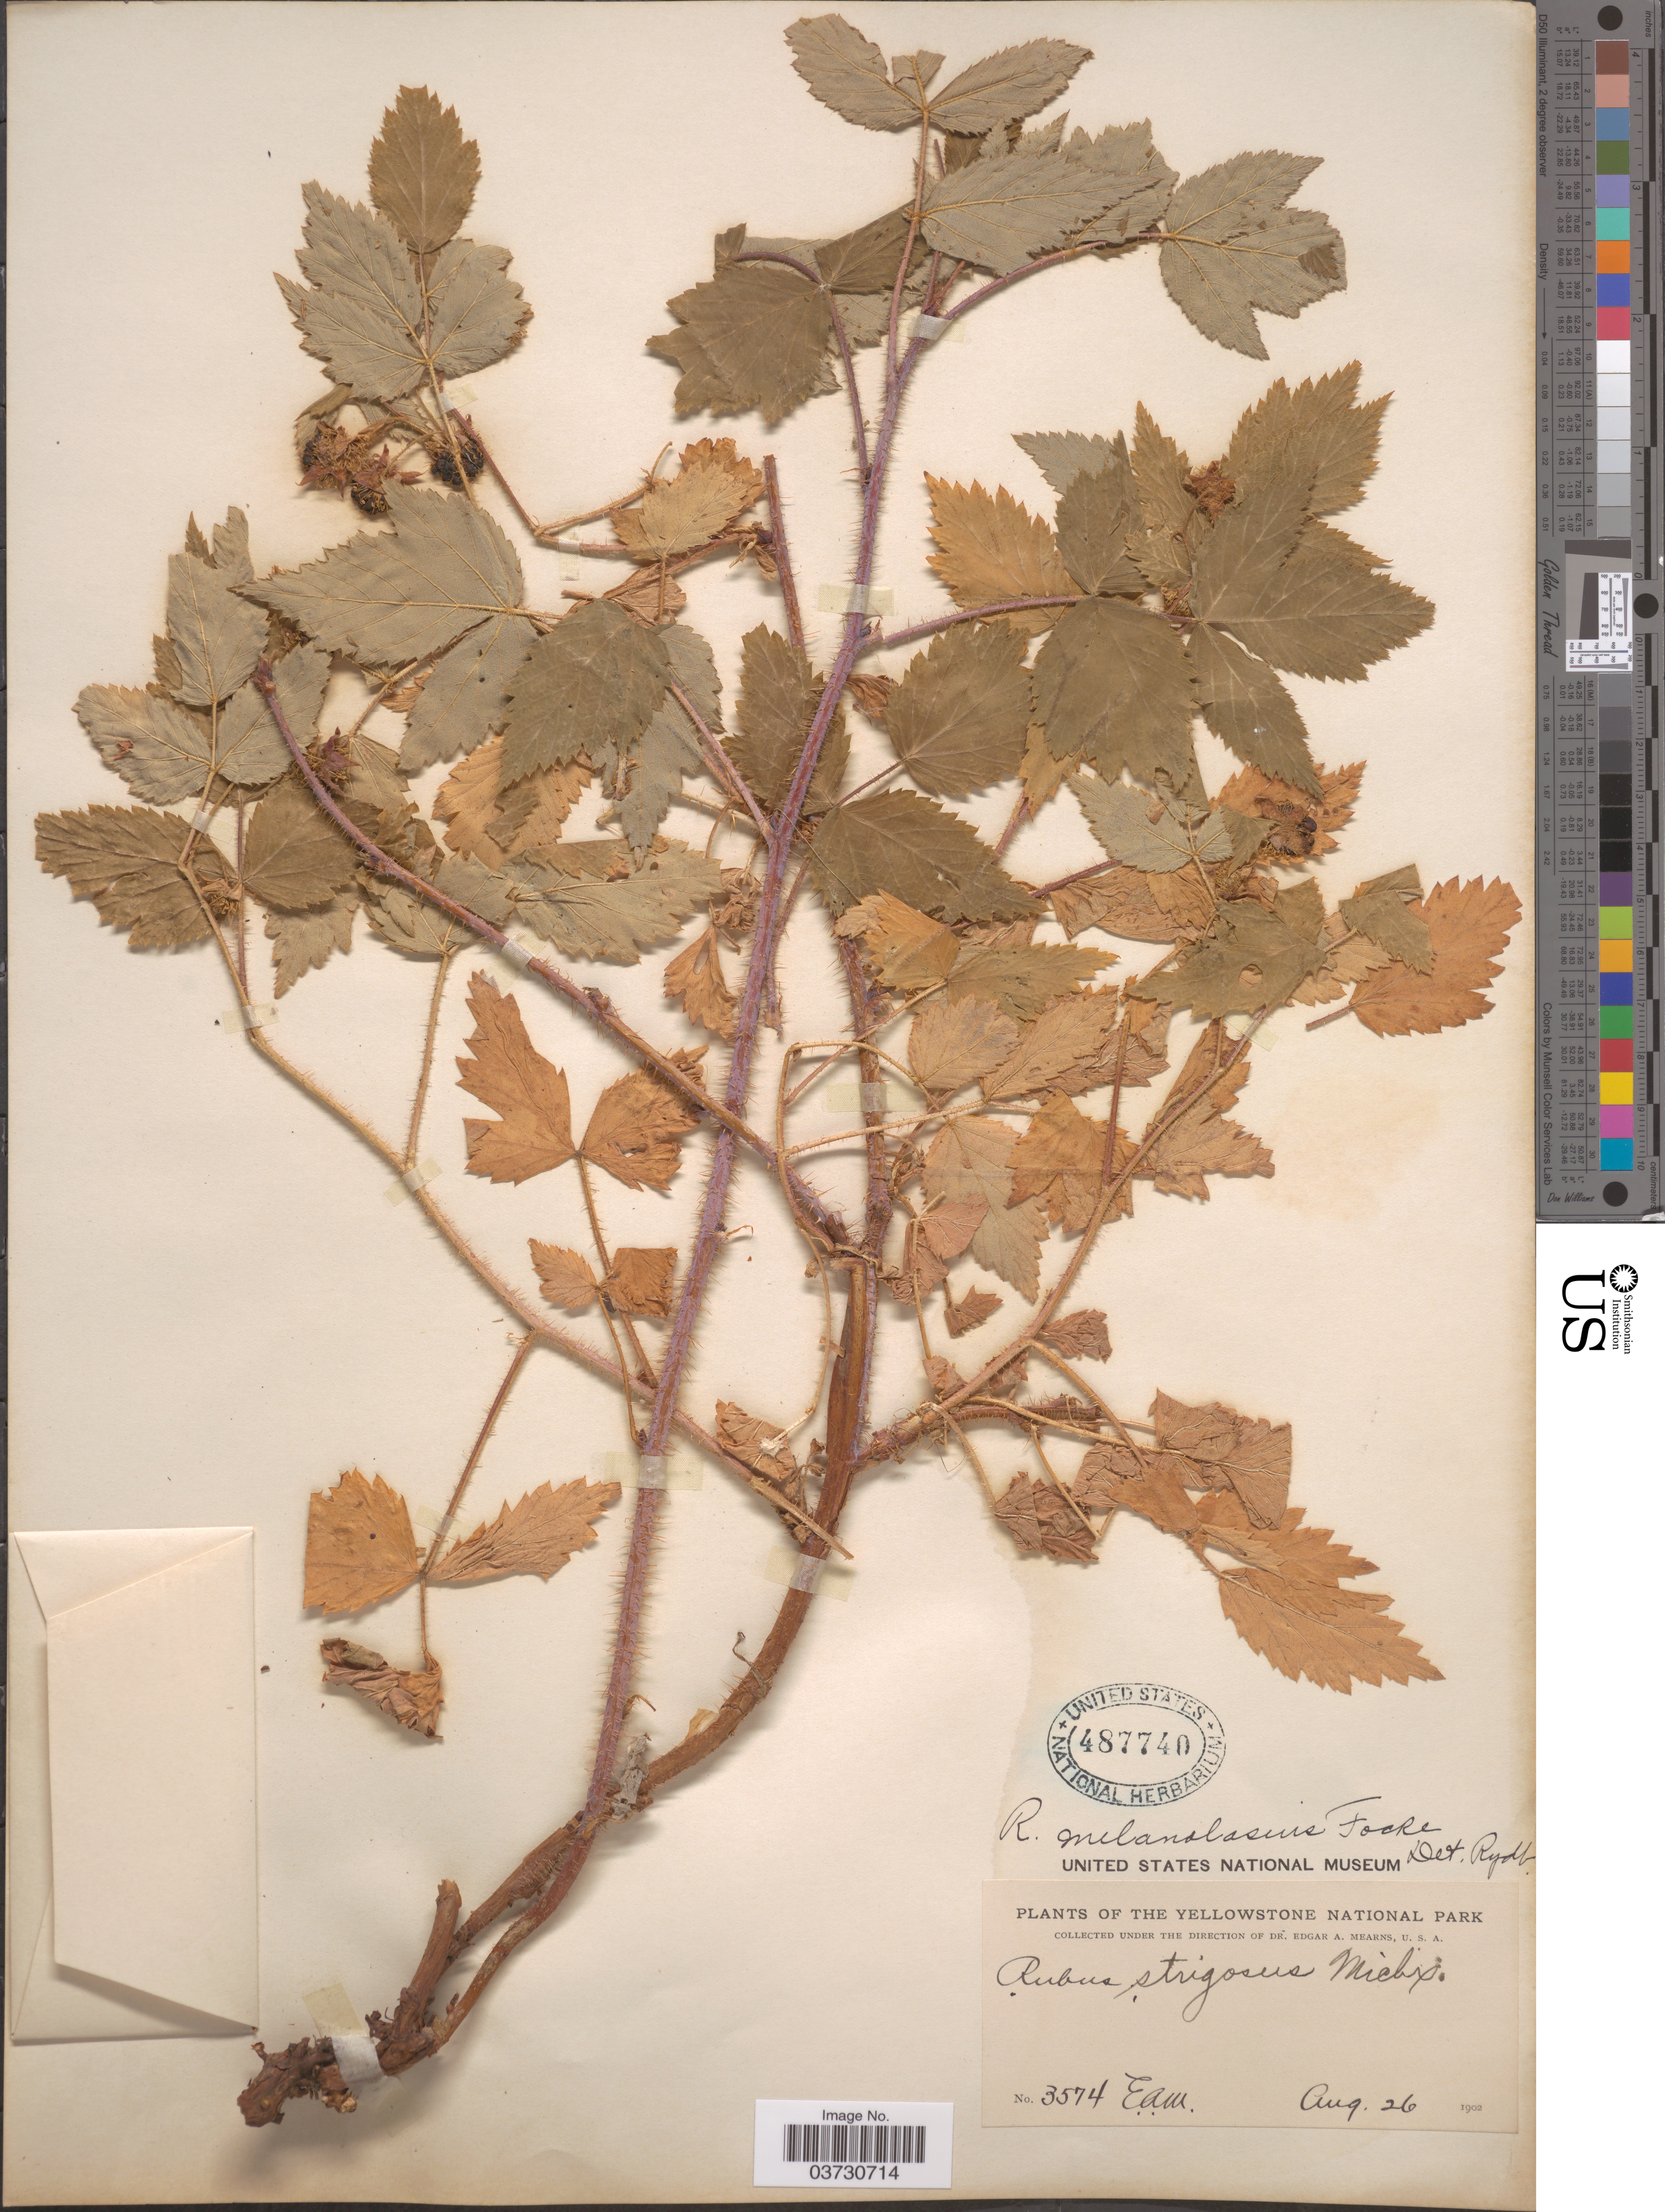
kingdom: Plantae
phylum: Tracheophyta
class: Magnoliopsida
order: Rosales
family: Rosaceae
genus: Rubus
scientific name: Rubus melanolasius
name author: Dieck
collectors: E. A. Mearns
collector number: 3574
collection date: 1902-08-26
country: United States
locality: The Yellowstone National Park.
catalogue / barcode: US 487740